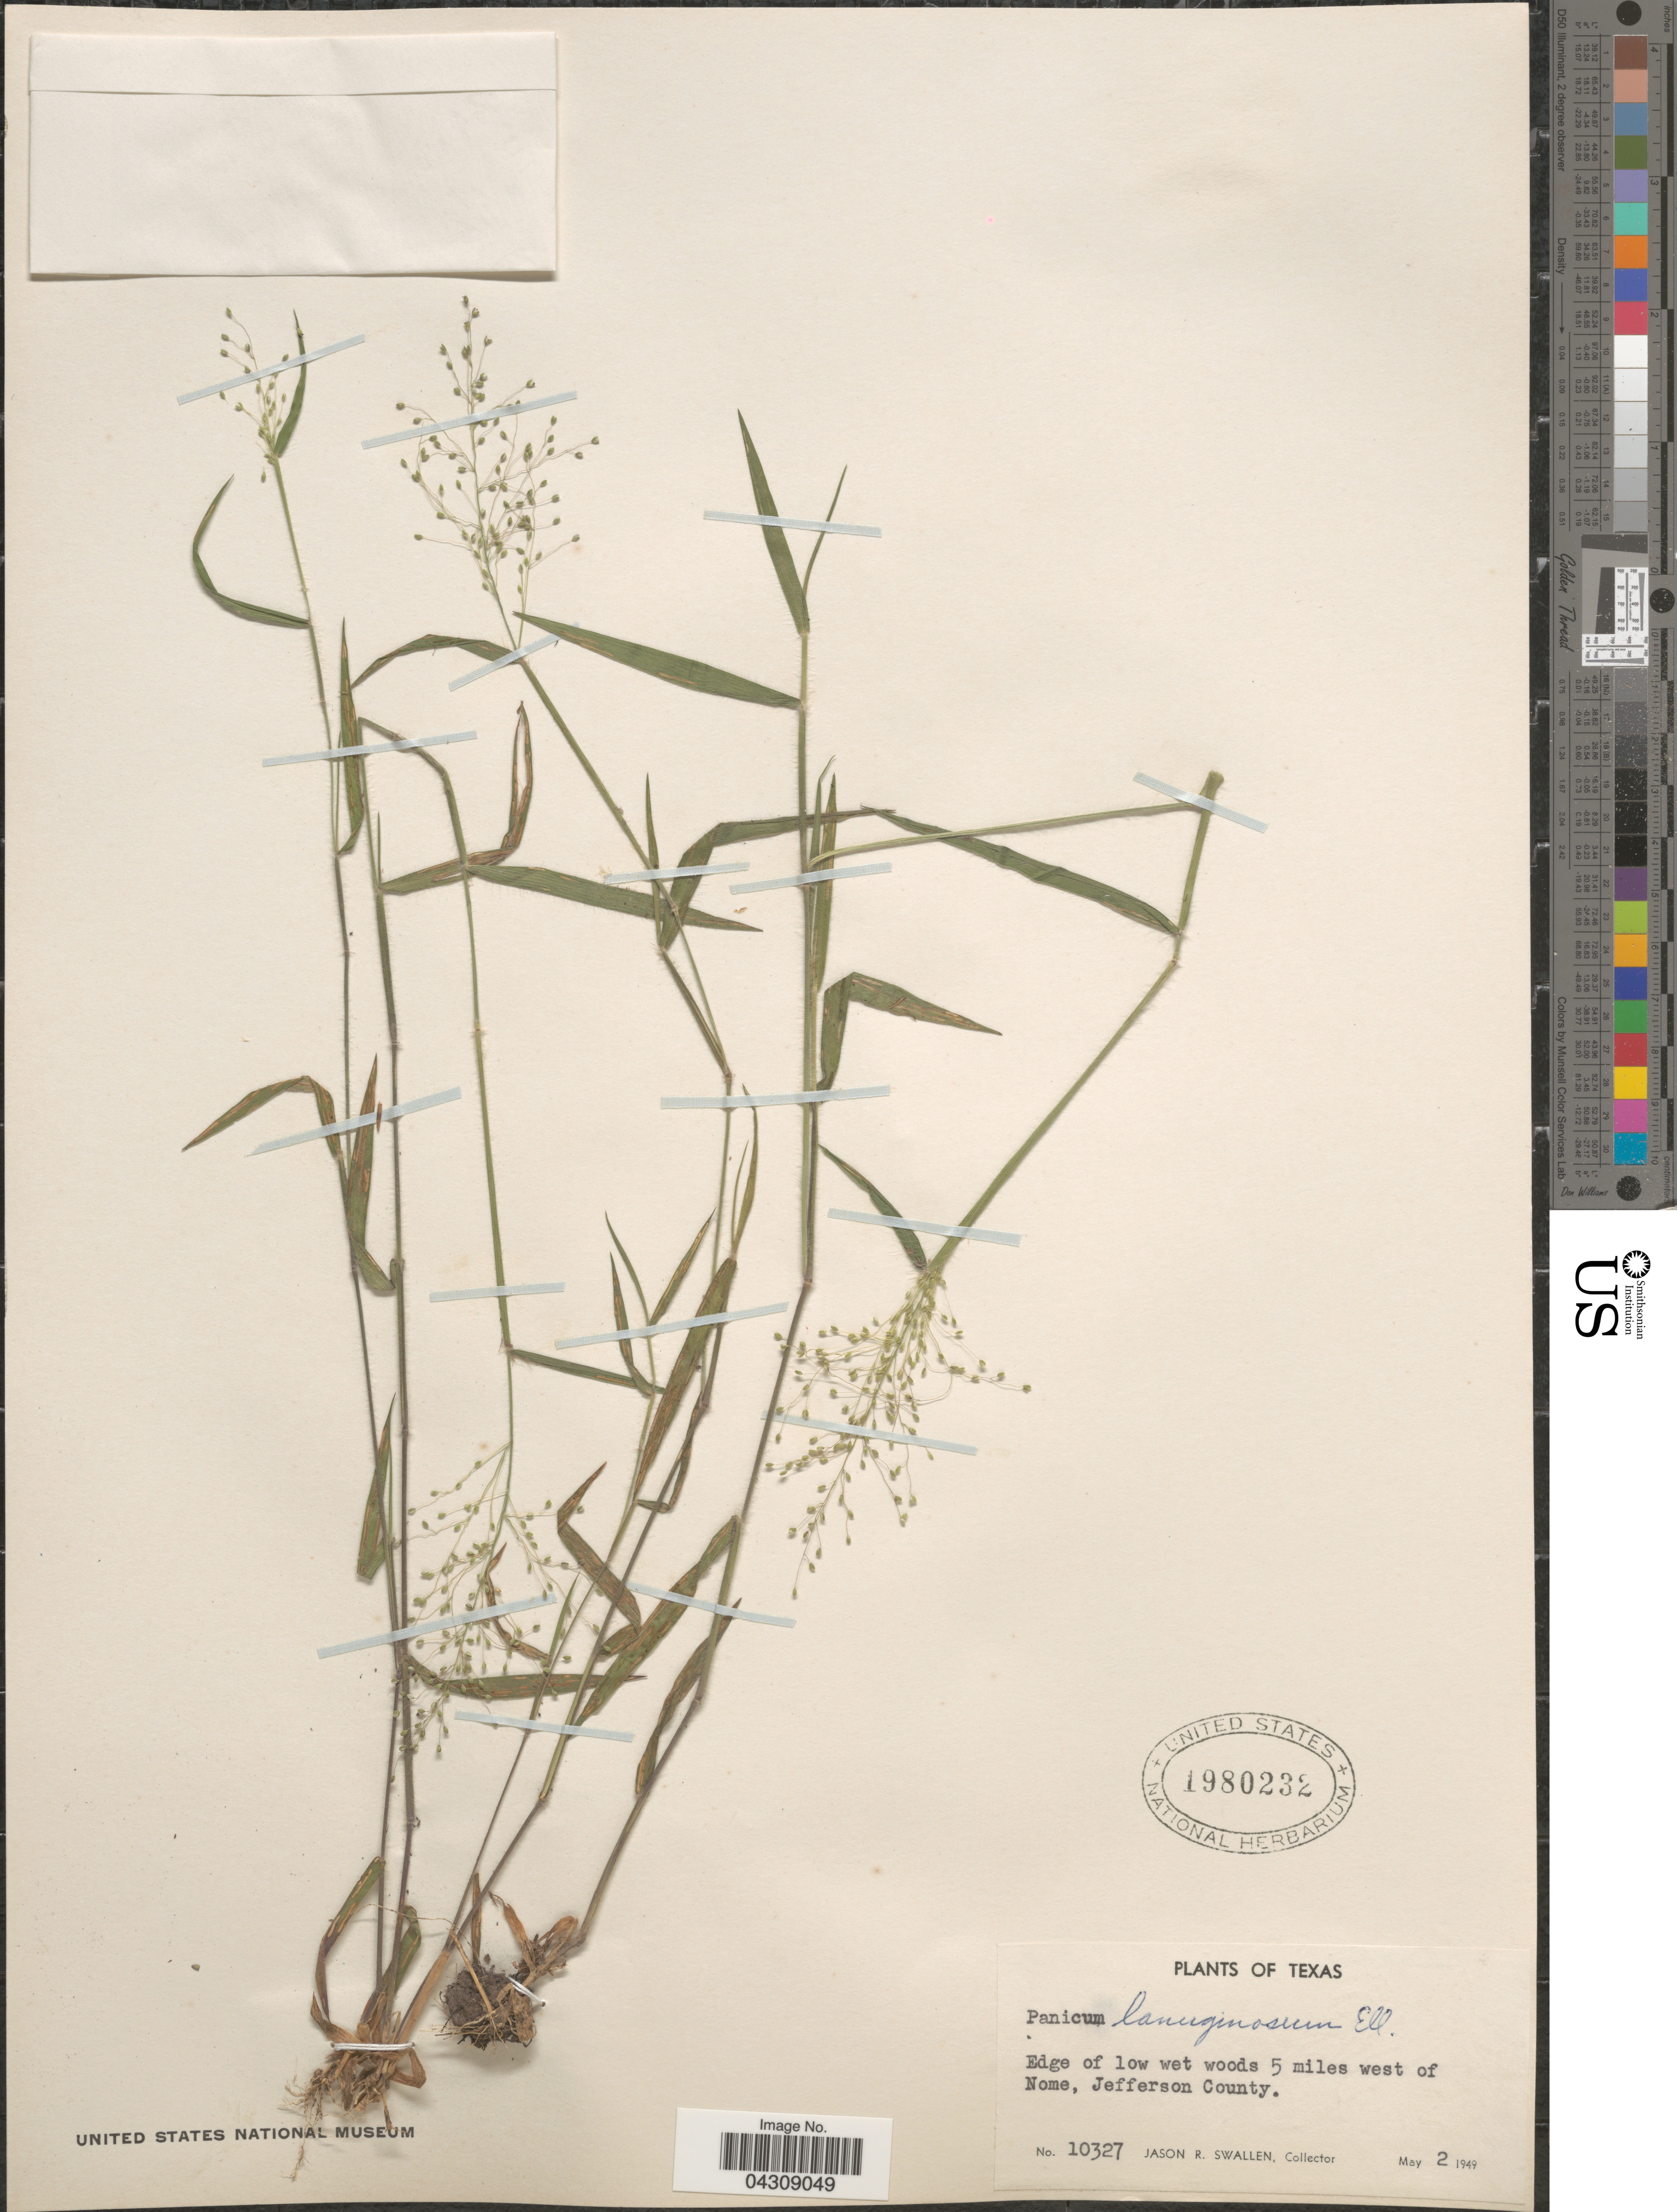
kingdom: Plantae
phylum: Tracheophyta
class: Liliopsida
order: Poales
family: Poaceae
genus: Dichanthelium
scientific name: Dichanthelium acuminatum var. acuminatum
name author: (Sw.) Gould & C.A. Clark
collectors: J. R. Swallen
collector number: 10327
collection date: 1949-05-02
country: United States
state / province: Texas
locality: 5 miles west of Nome, Jefferson County.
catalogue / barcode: US 1980232